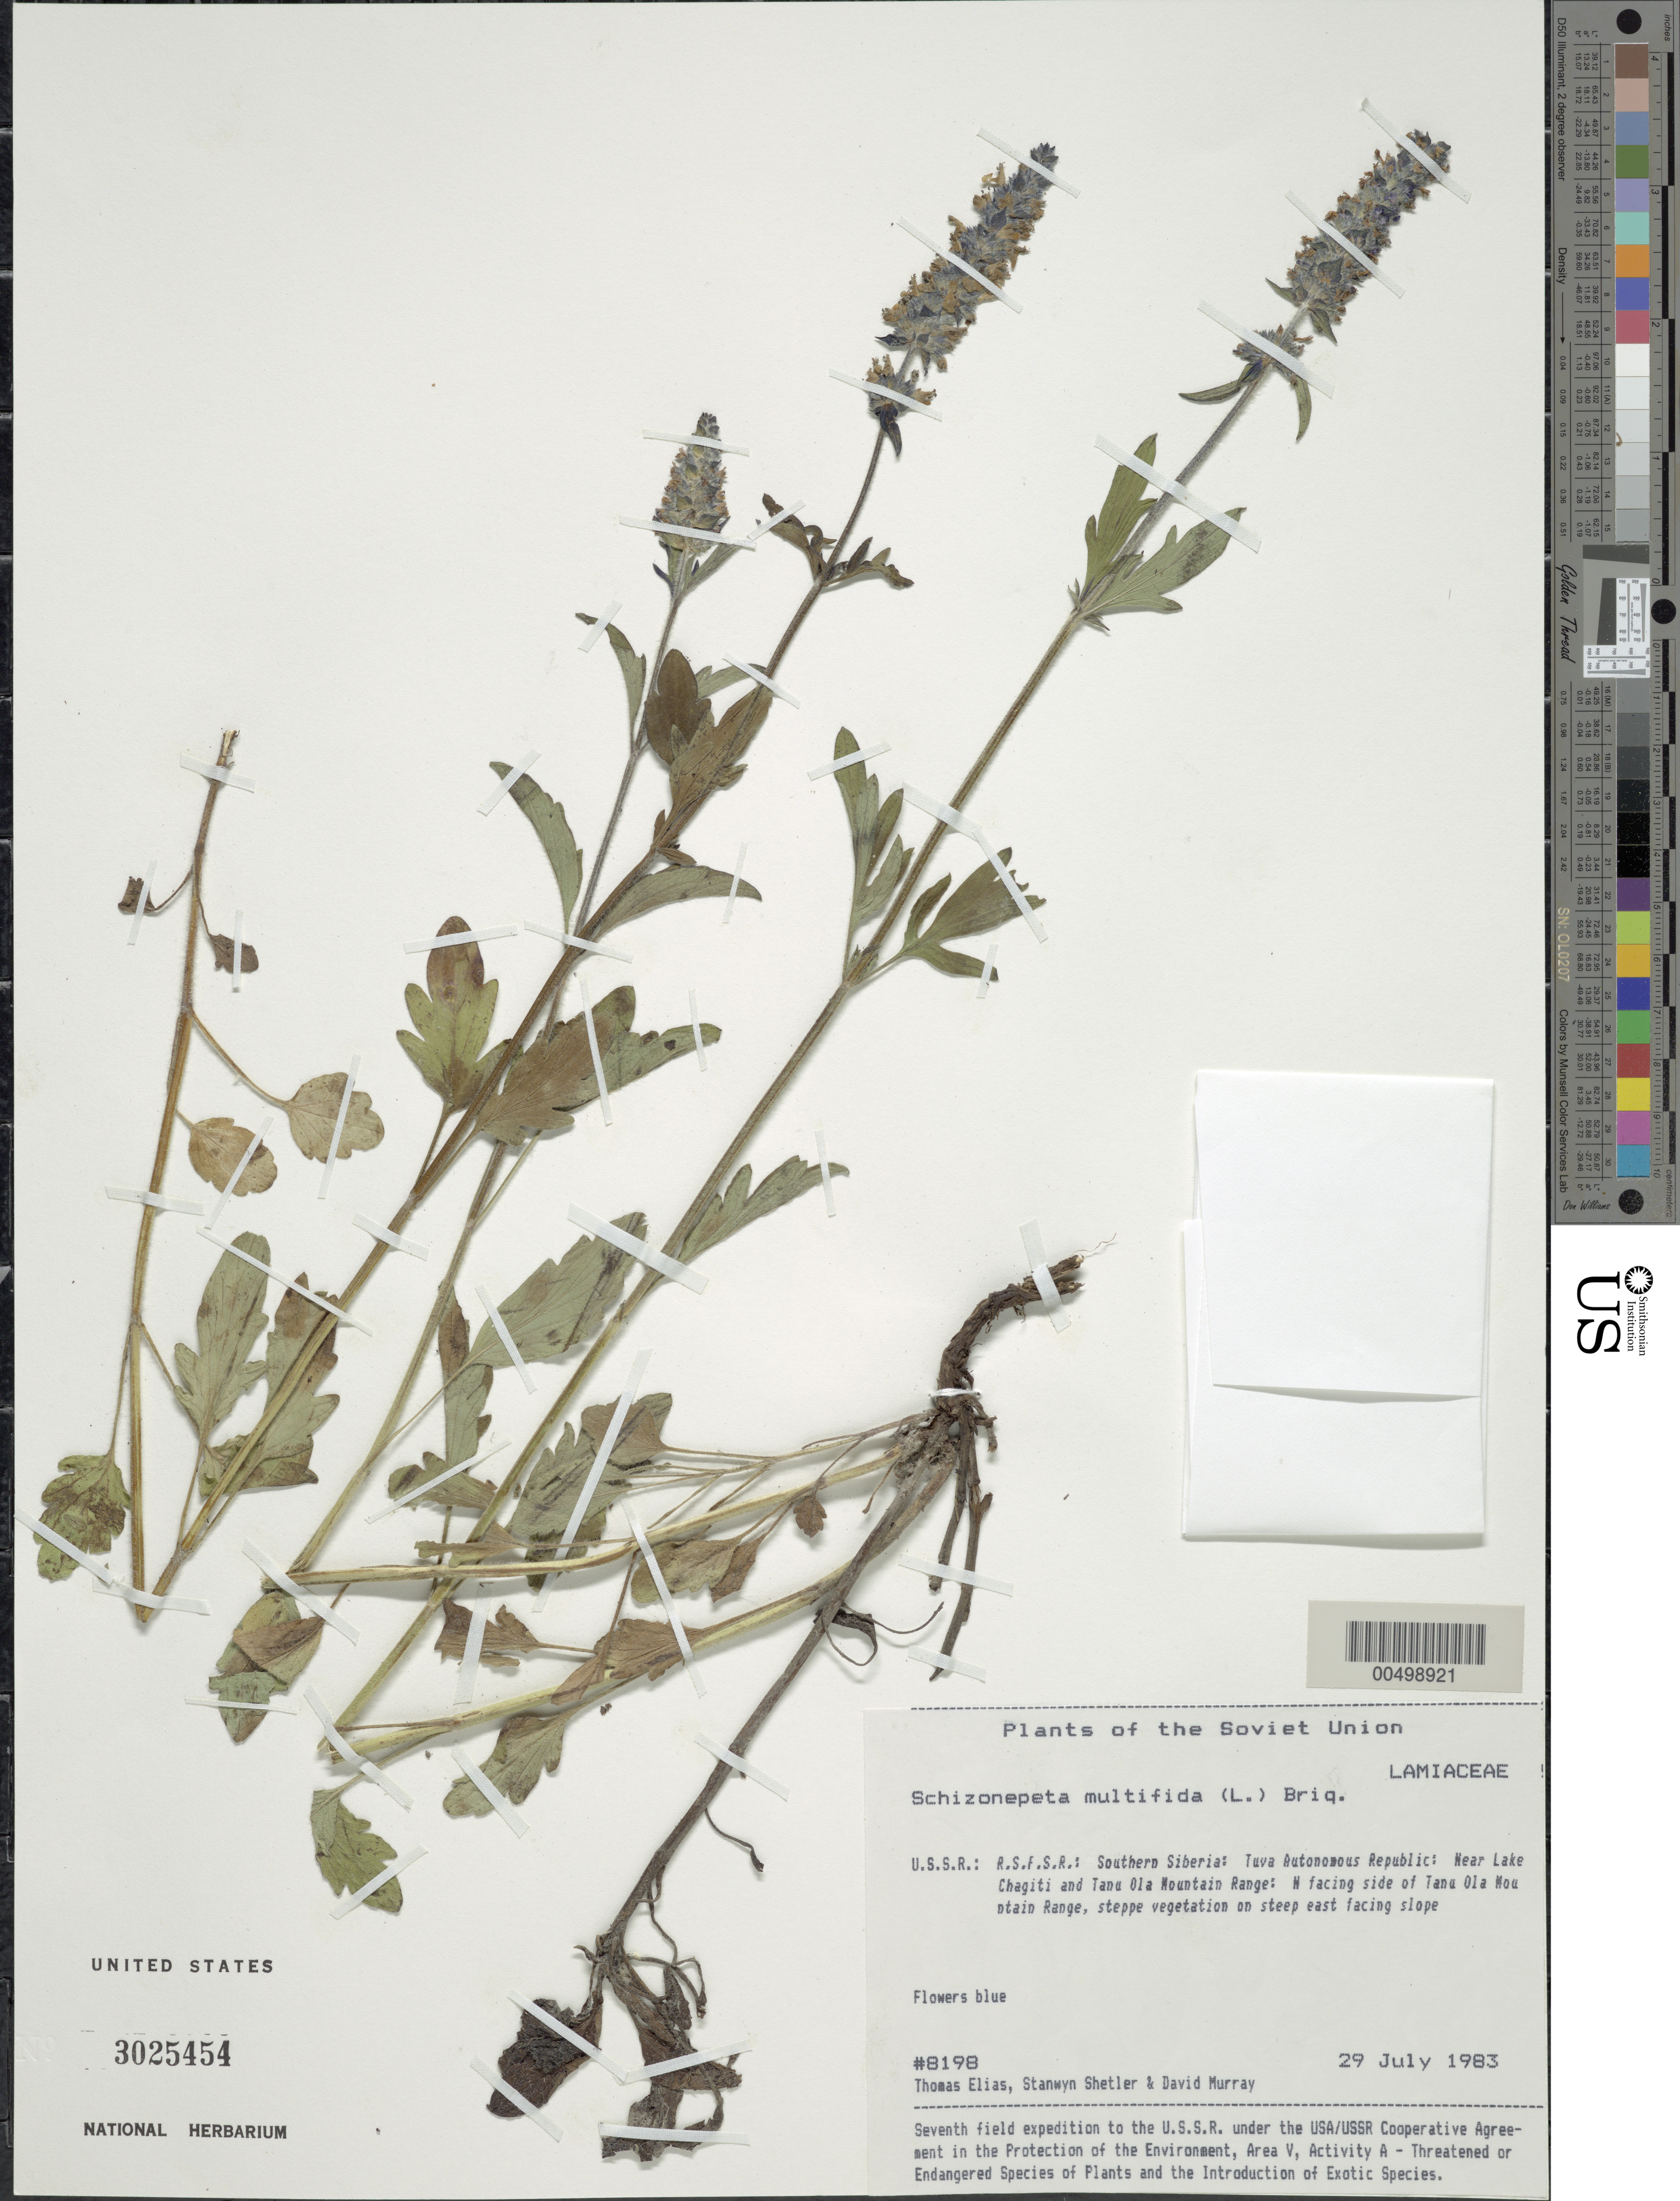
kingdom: Plantae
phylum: Tracheophyta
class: Magnoliopsida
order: Lamiales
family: Lamiaceae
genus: Schizonepeta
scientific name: Schizonepeta multifida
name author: (L.) Briq.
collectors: T. Elias, S. Shetler & D. F. Murray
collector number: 8198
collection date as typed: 29 Jul 1983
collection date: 1983-07-29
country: Russian Federation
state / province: Tuva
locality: N-facing side of Tannu-Ola Mountain Range, near Lake Chagitai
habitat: steppe vegetation on steep east-facing slope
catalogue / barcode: US 3025454